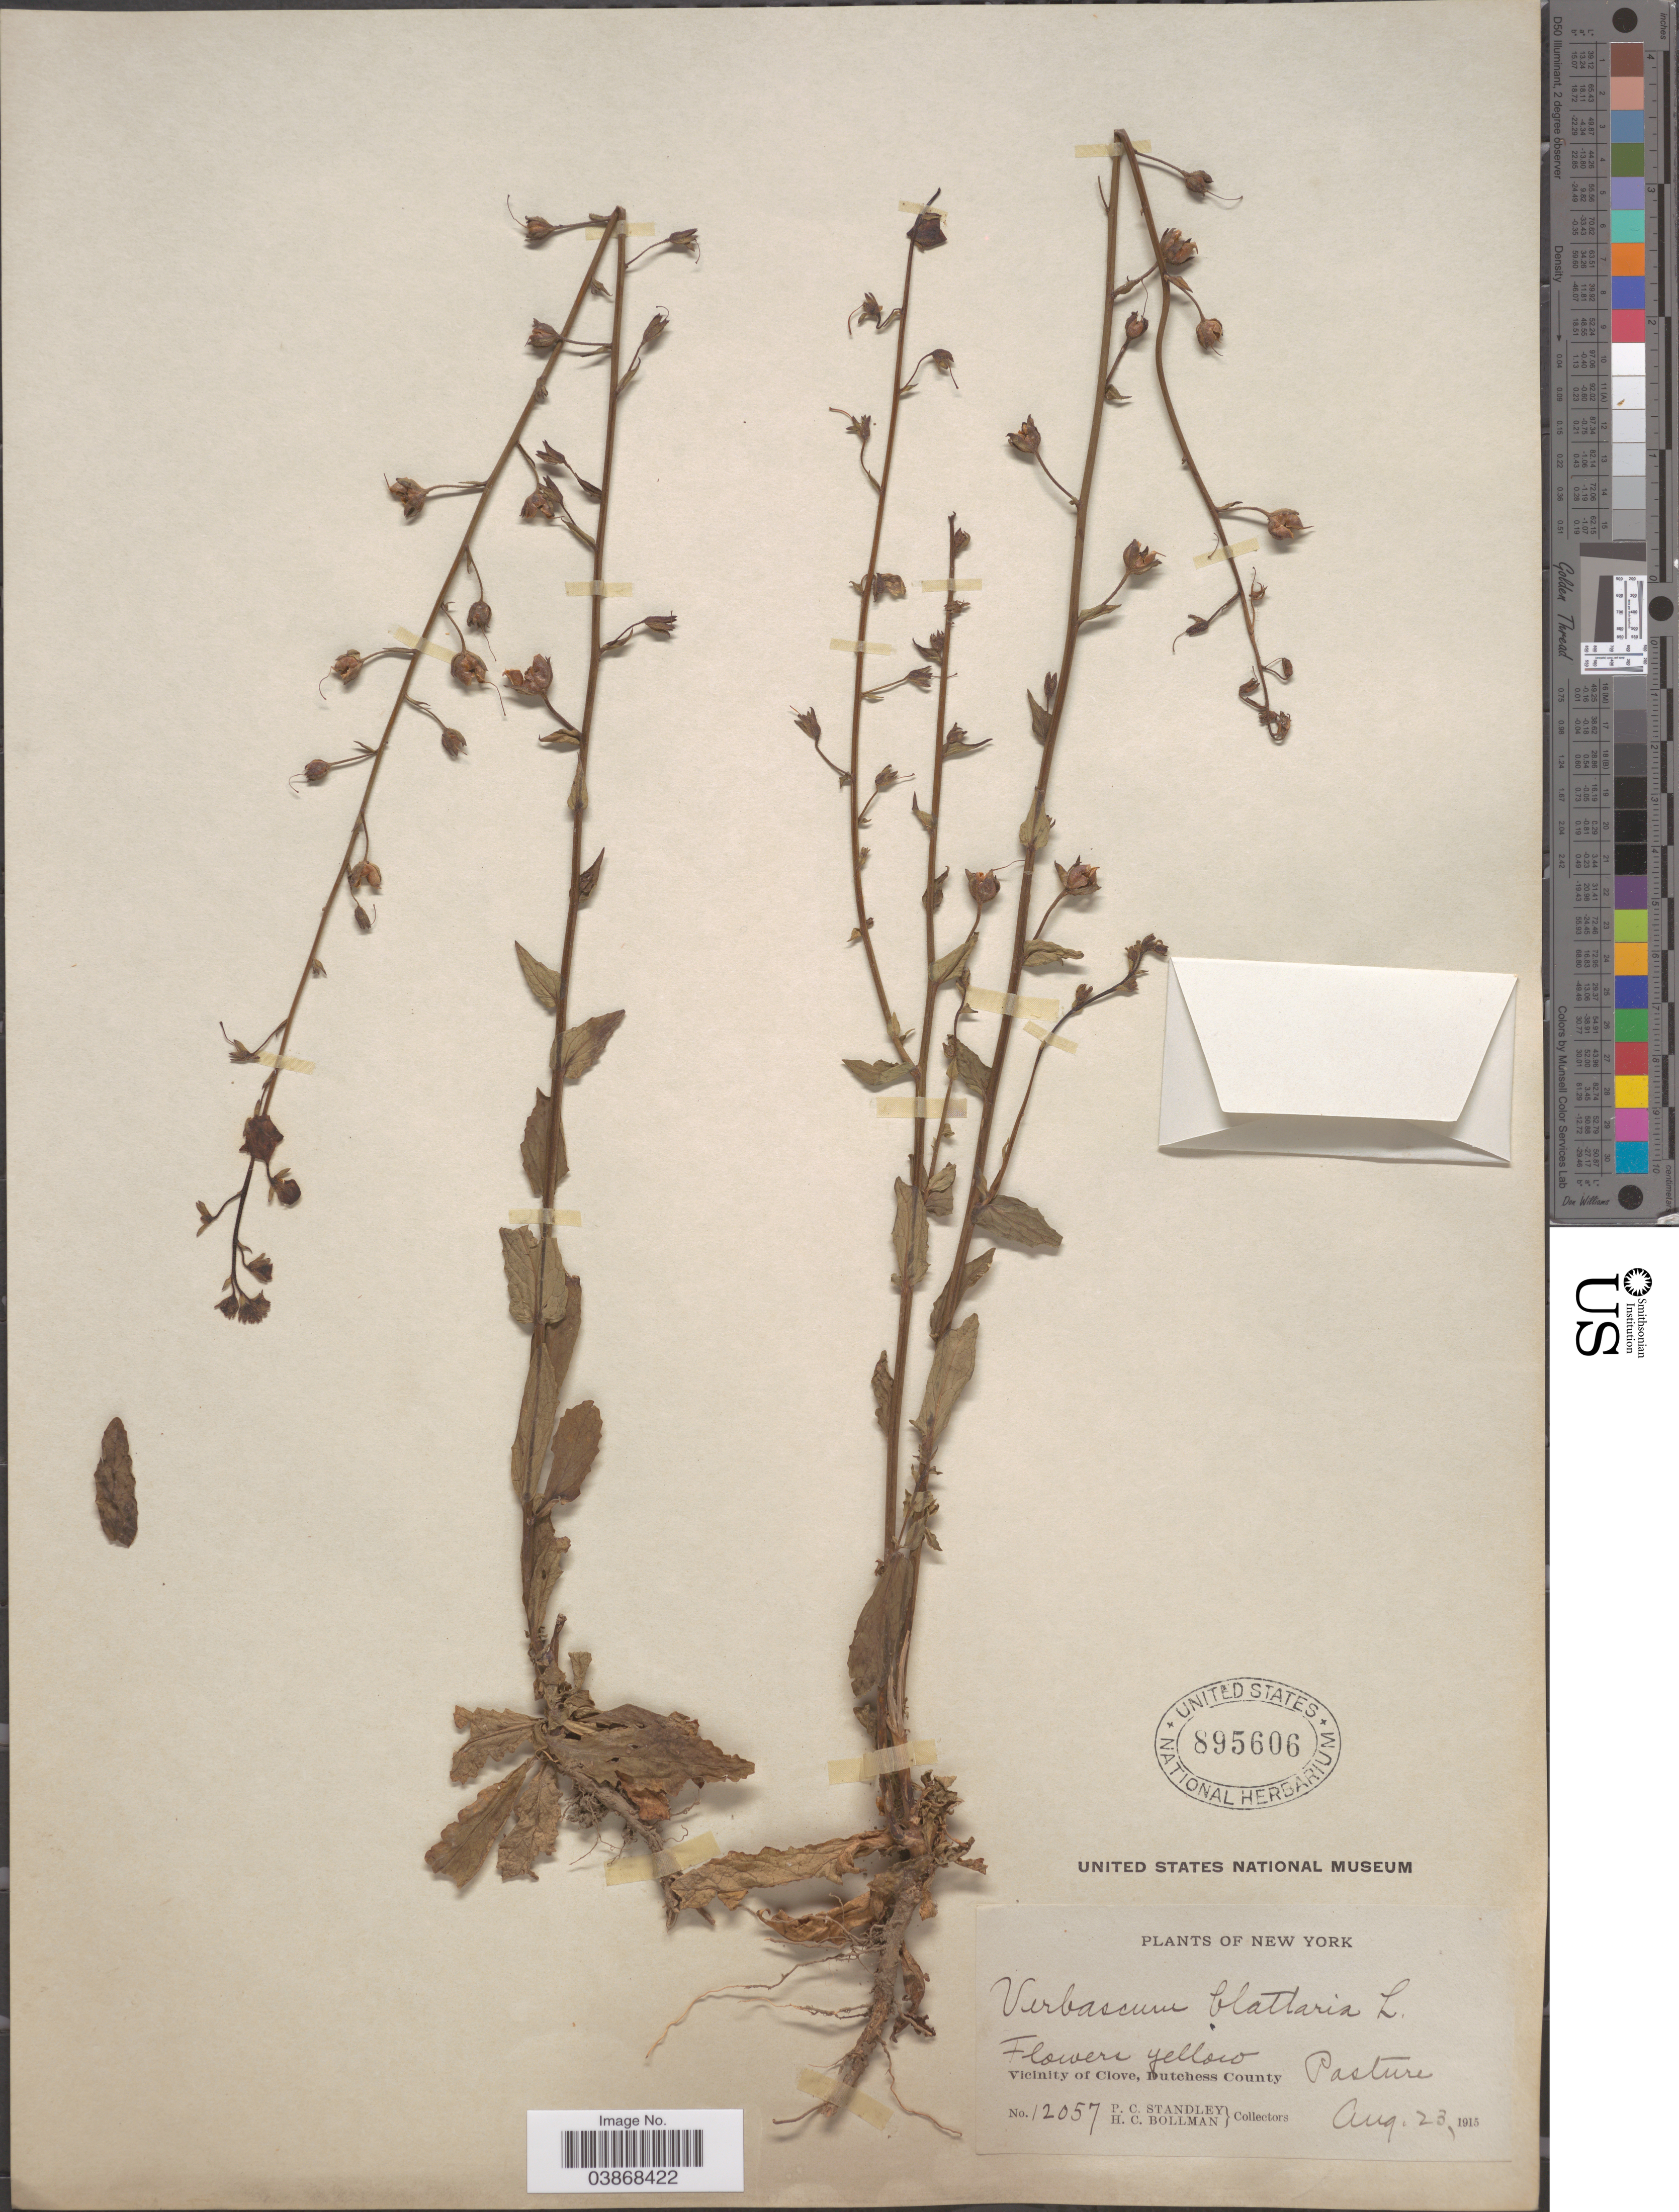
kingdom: Plantae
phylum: Tracheophyta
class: Magnoliopsida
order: Lamiales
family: Scrophulariaceae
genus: Verbascum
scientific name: Verbascum blattaria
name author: L.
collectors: P. C. Standley & H. C. Bollman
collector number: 12057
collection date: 1915-08-23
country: United States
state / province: New York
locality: Vicinity of Clove, Dutchess County.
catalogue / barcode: US 895606